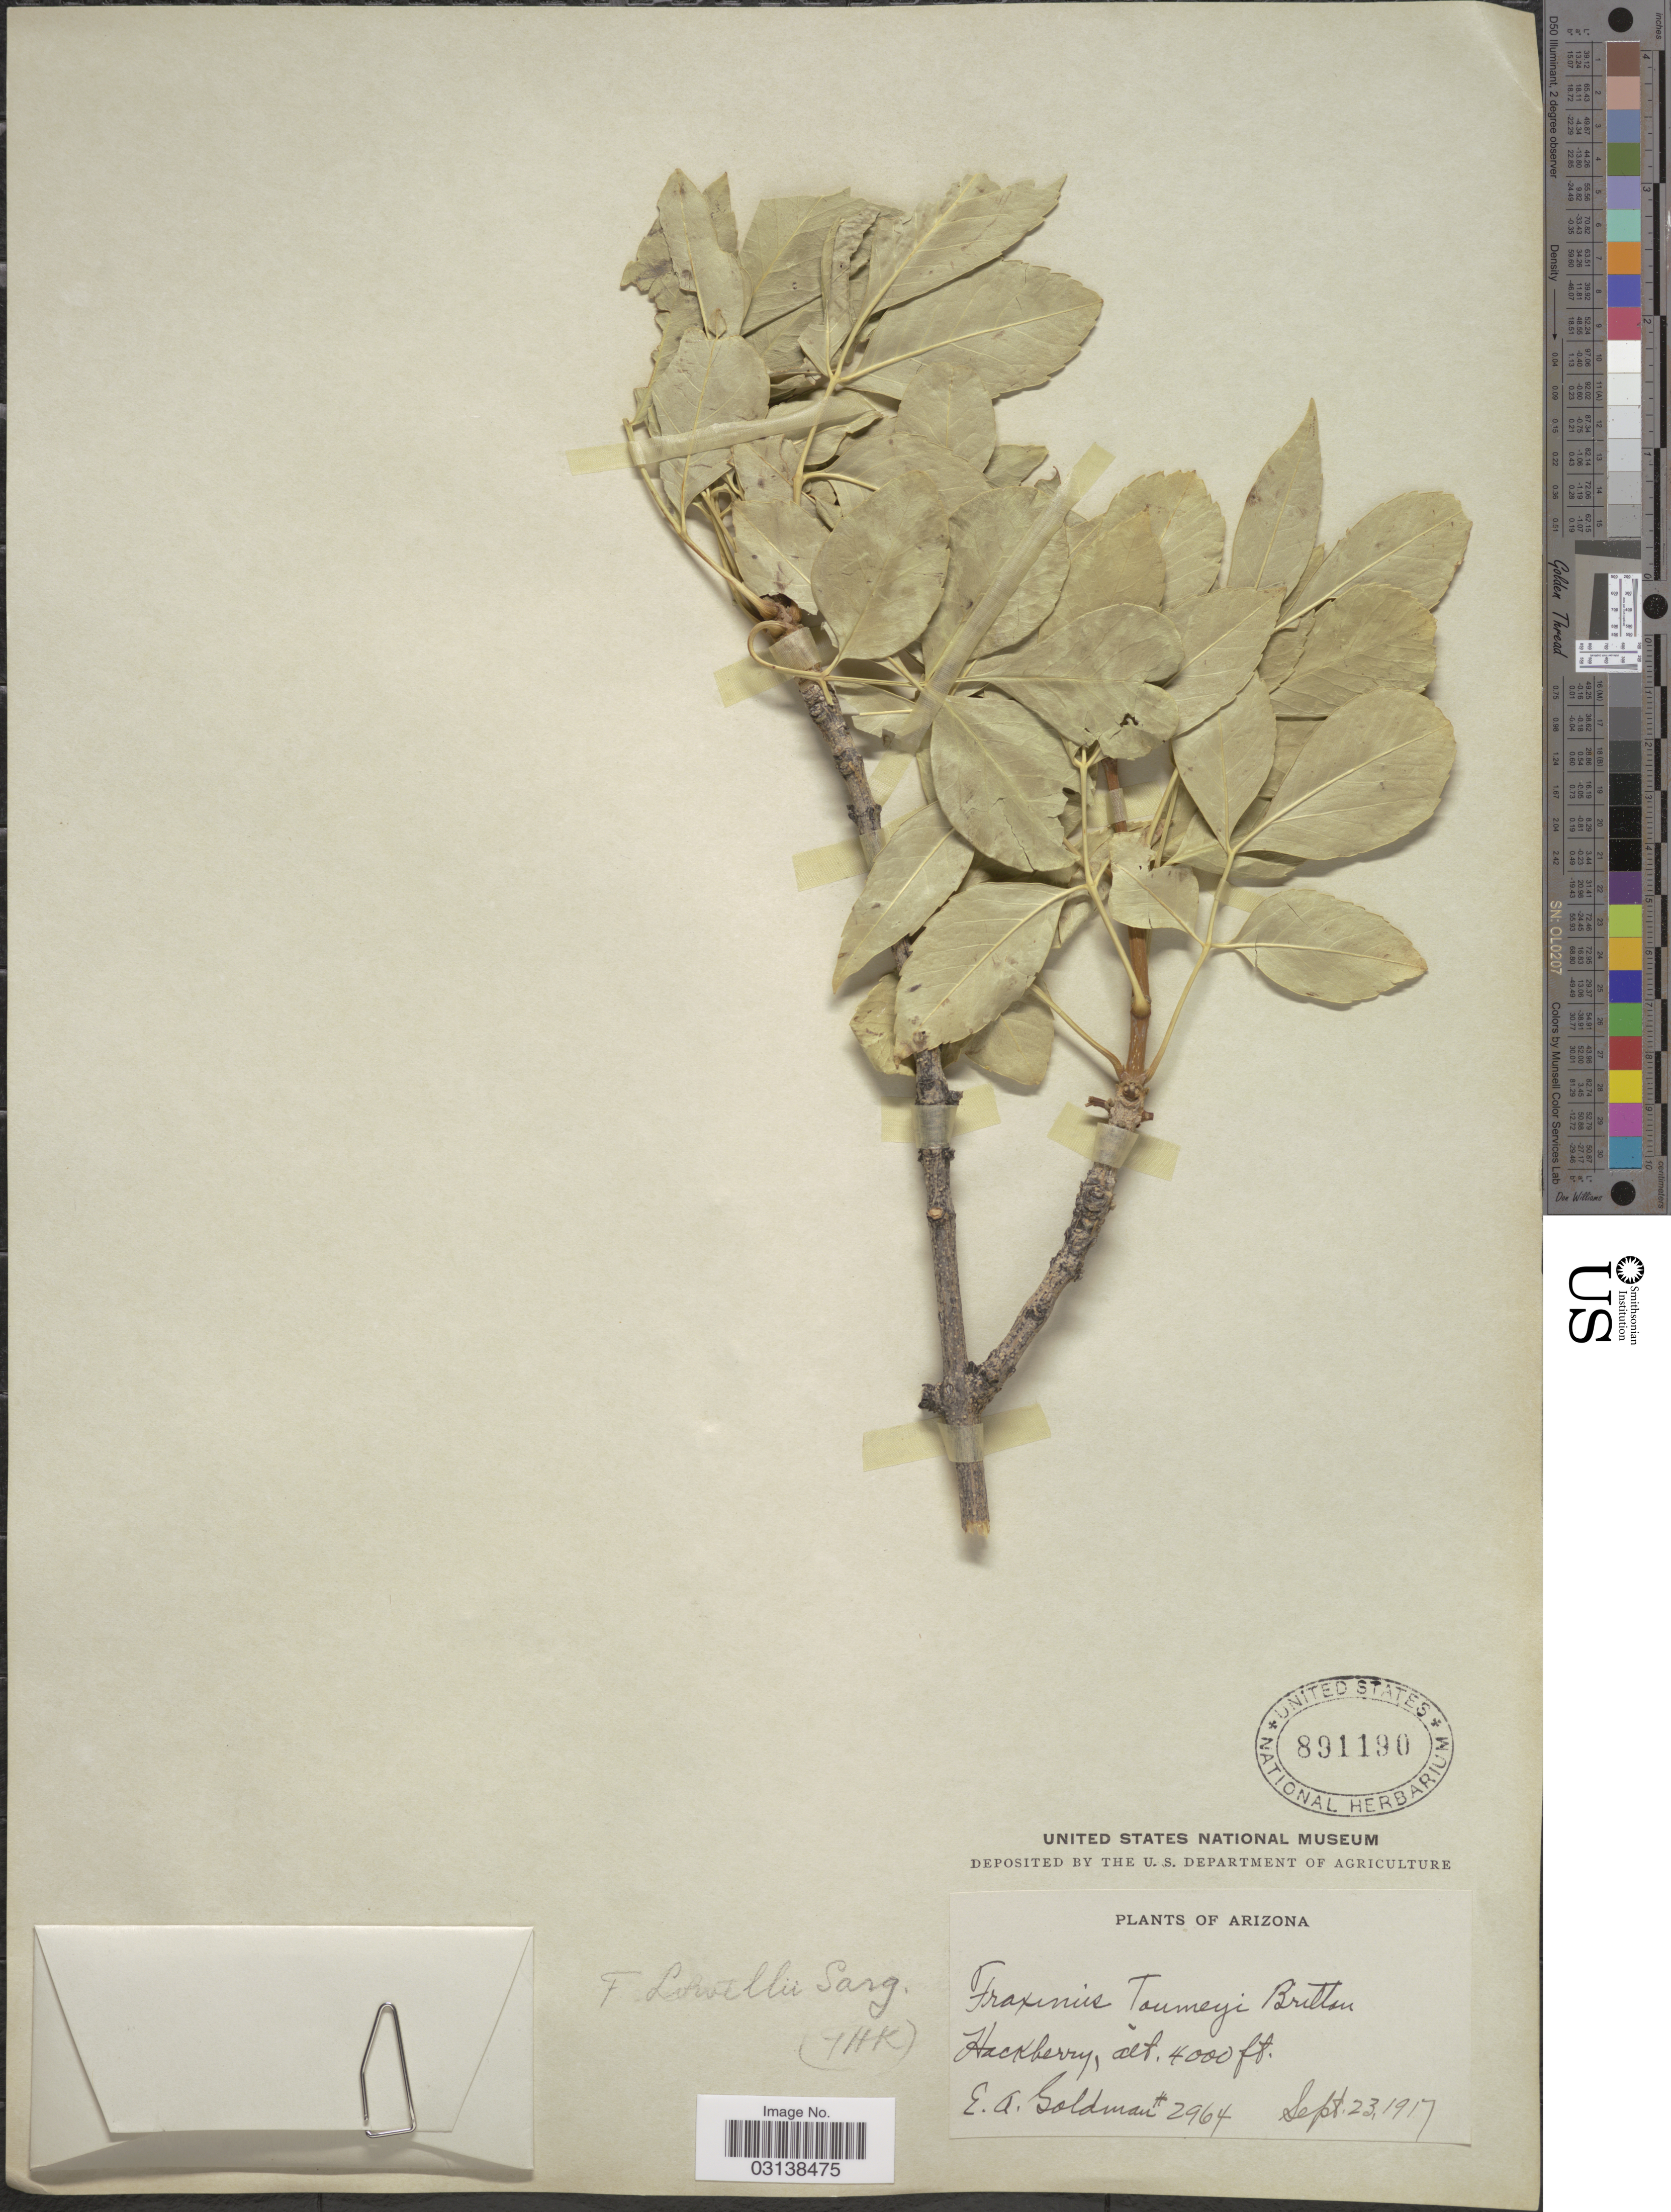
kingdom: Plantae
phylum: Tracheophyta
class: Magnoliopsida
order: Lamiales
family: Oleaceae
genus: Fraxinus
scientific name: Fraxinus anomala var. lowellii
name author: (Sarg. ex Rehder) Little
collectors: E. A. Goldman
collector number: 2964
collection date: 1917-09-23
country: United States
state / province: Arizona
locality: Hackberry.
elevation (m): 1219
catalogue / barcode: US 891190